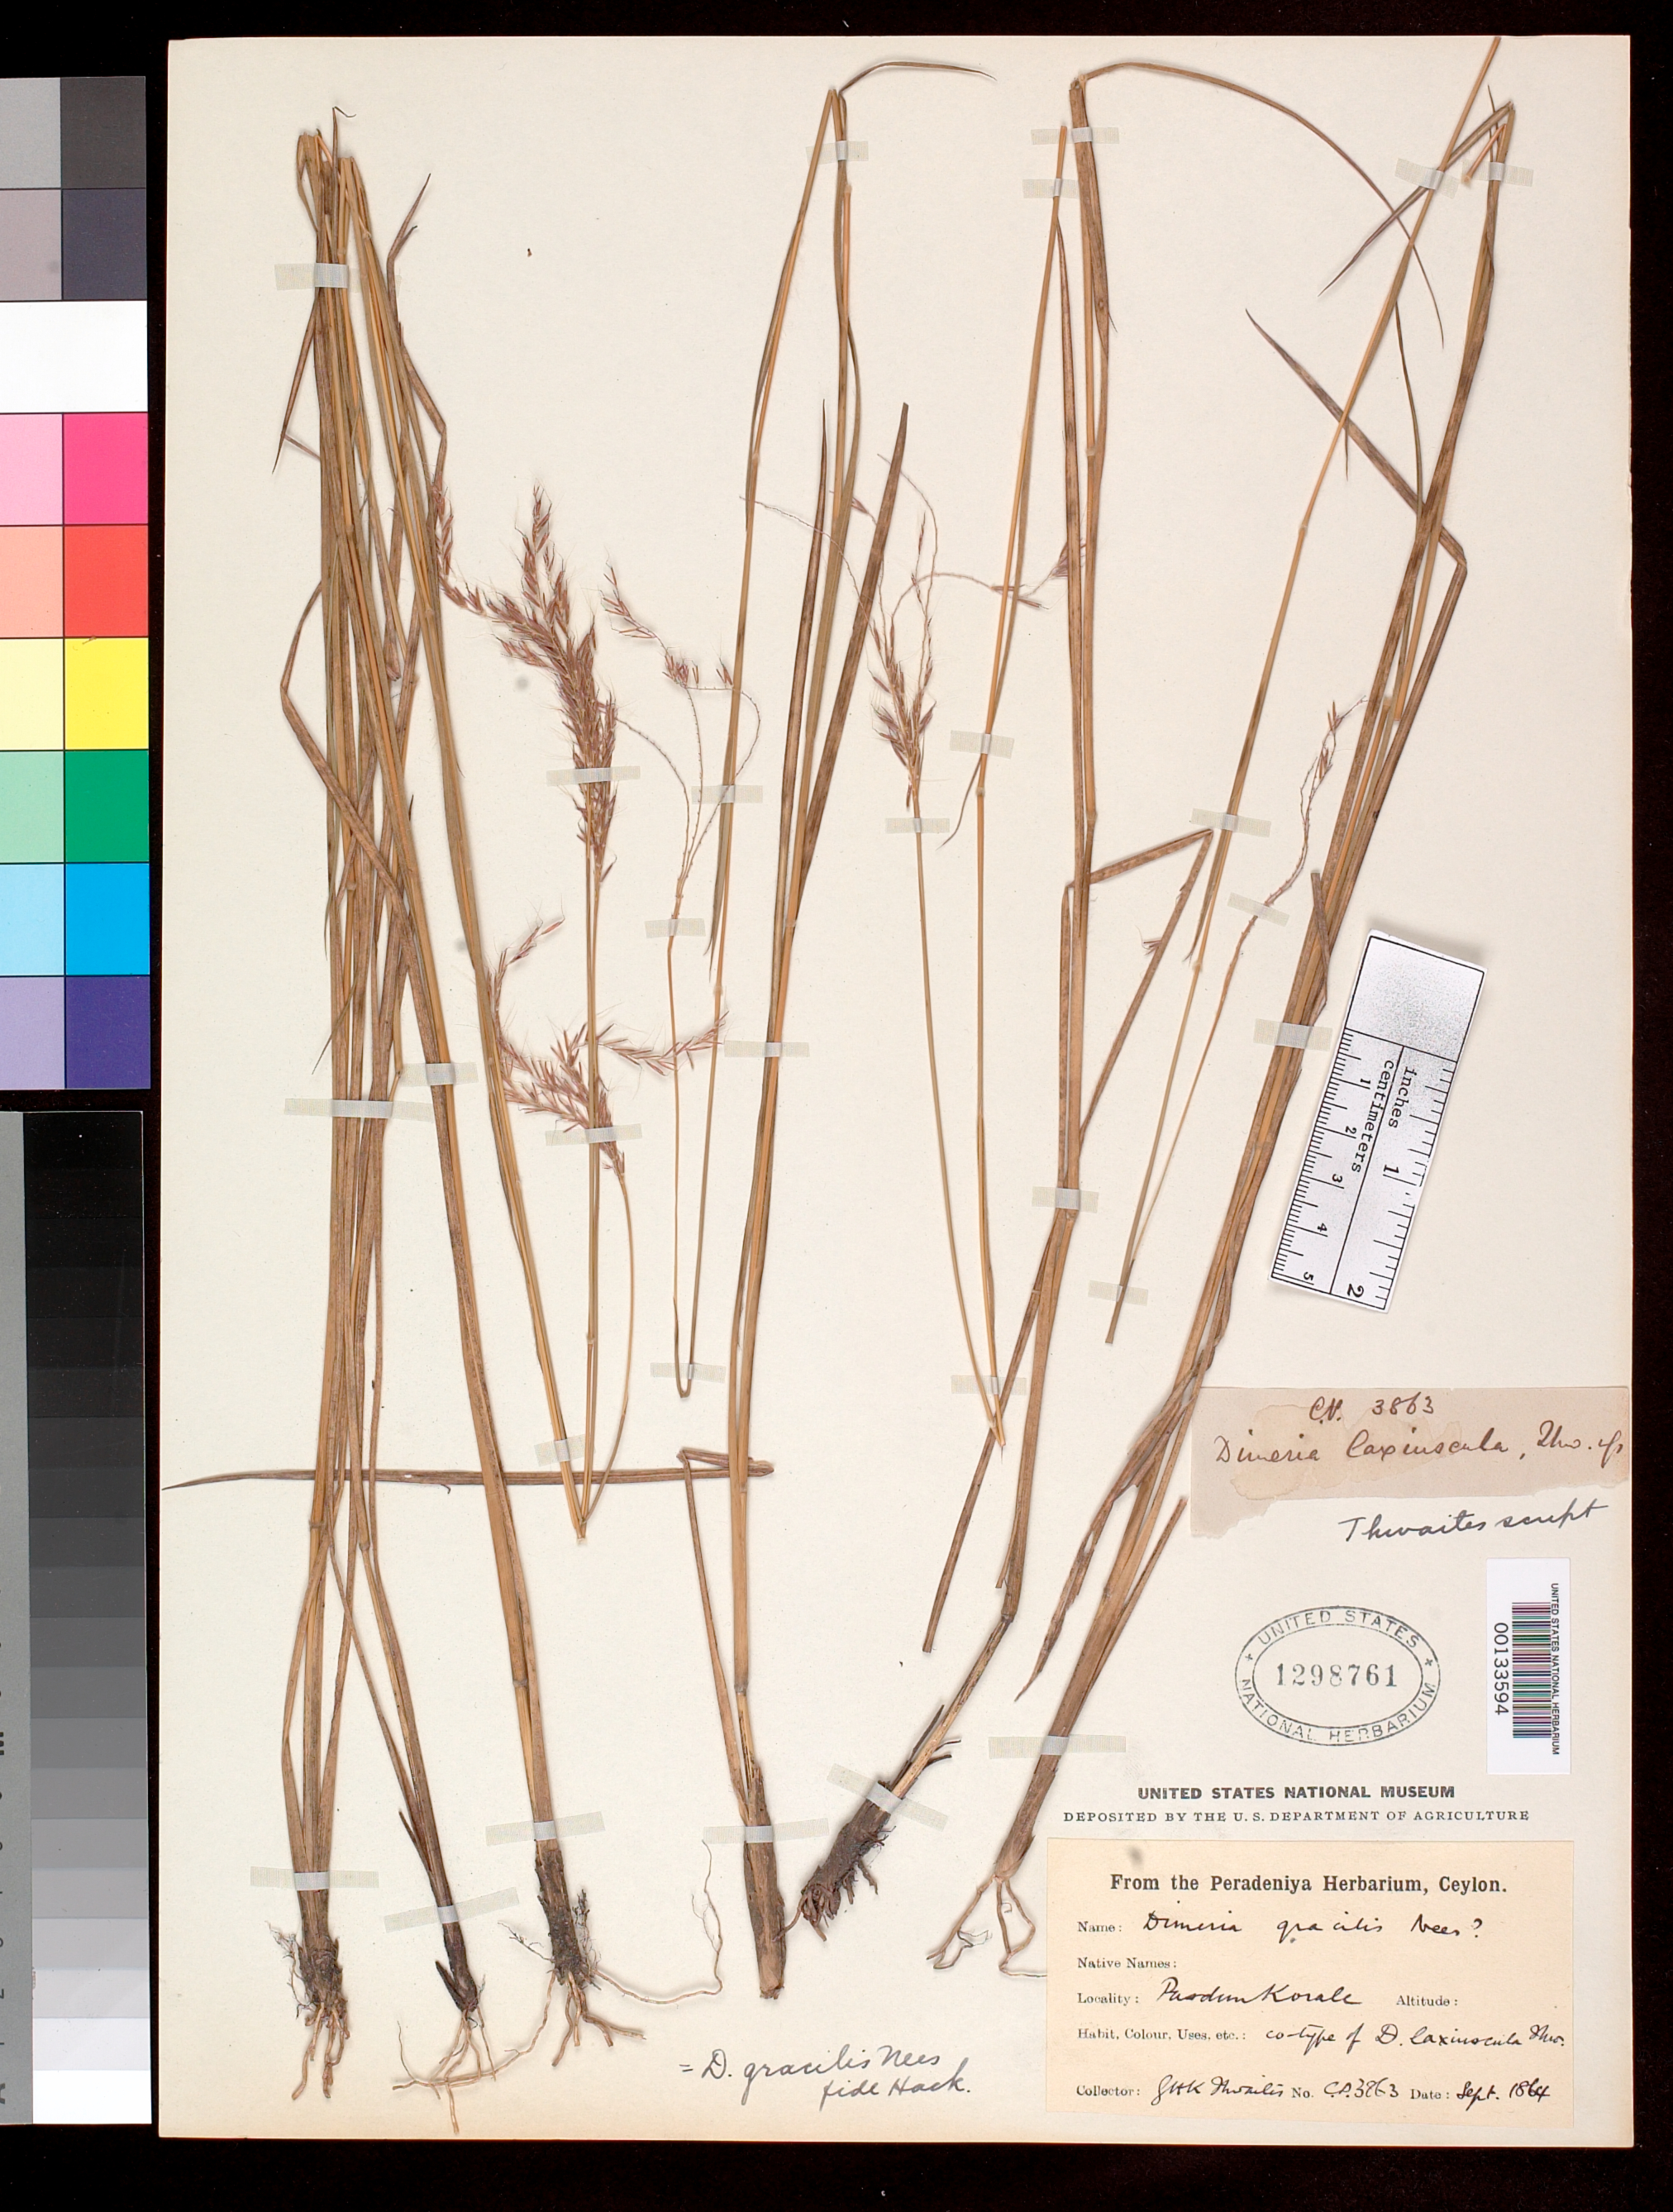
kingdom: Plantae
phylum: Tracheophyta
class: Liliopsida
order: Poales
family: Poaceae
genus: Dimeria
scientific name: Dimeria laxiuscula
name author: Thwaites ex Trimen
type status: Isotype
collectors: G. H. K. Thwaites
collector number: C.P. 3863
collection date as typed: Sep 1864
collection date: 1864-09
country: Sri Lanka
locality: Pasdam-Korale.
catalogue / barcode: US 1298761